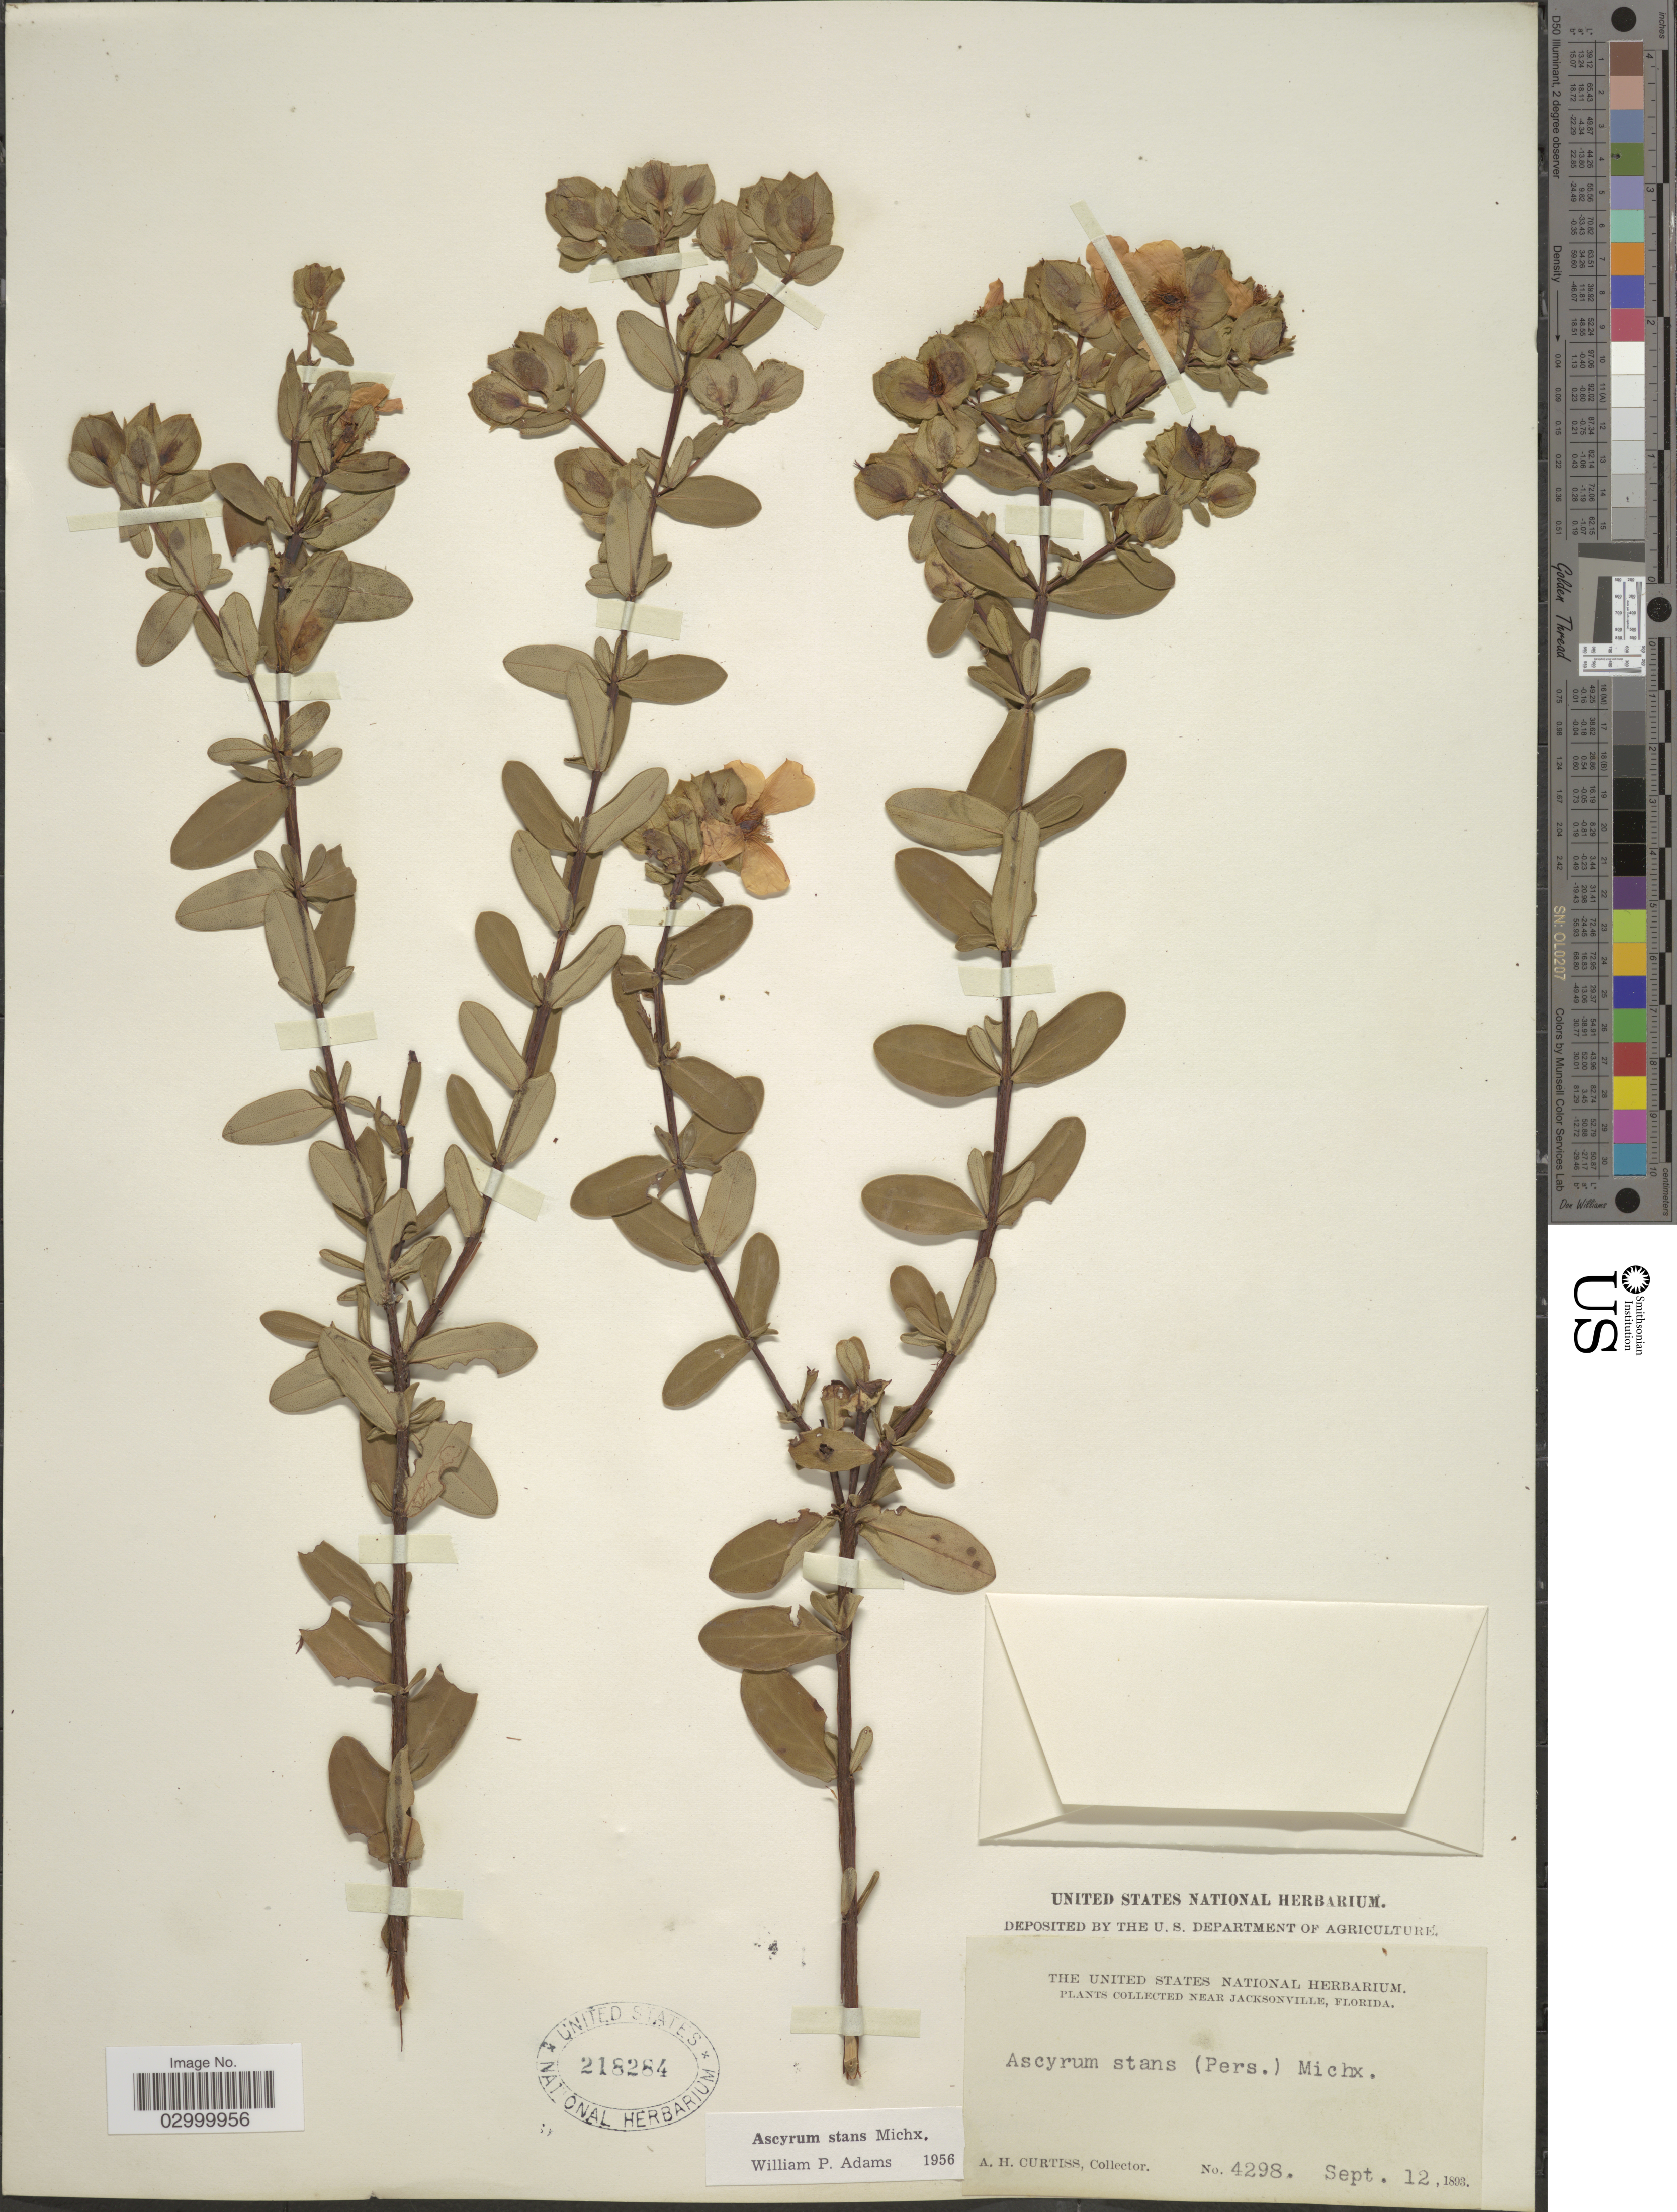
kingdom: Plantae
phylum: Tracheophyta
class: Magnoliopsida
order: Malpighiales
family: Hypericaceae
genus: Hypericum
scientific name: Hypericum crux-andreae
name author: (L.) Crantz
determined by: Strong, Mark T., (BOT), Smithsonian Institution - National Museum of Natural History (UNITED STATES)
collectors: A. H. Curtiss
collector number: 4298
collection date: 1893-09-12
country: United States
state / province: Florida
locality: Near Jacksonville.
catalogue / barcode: US 218284